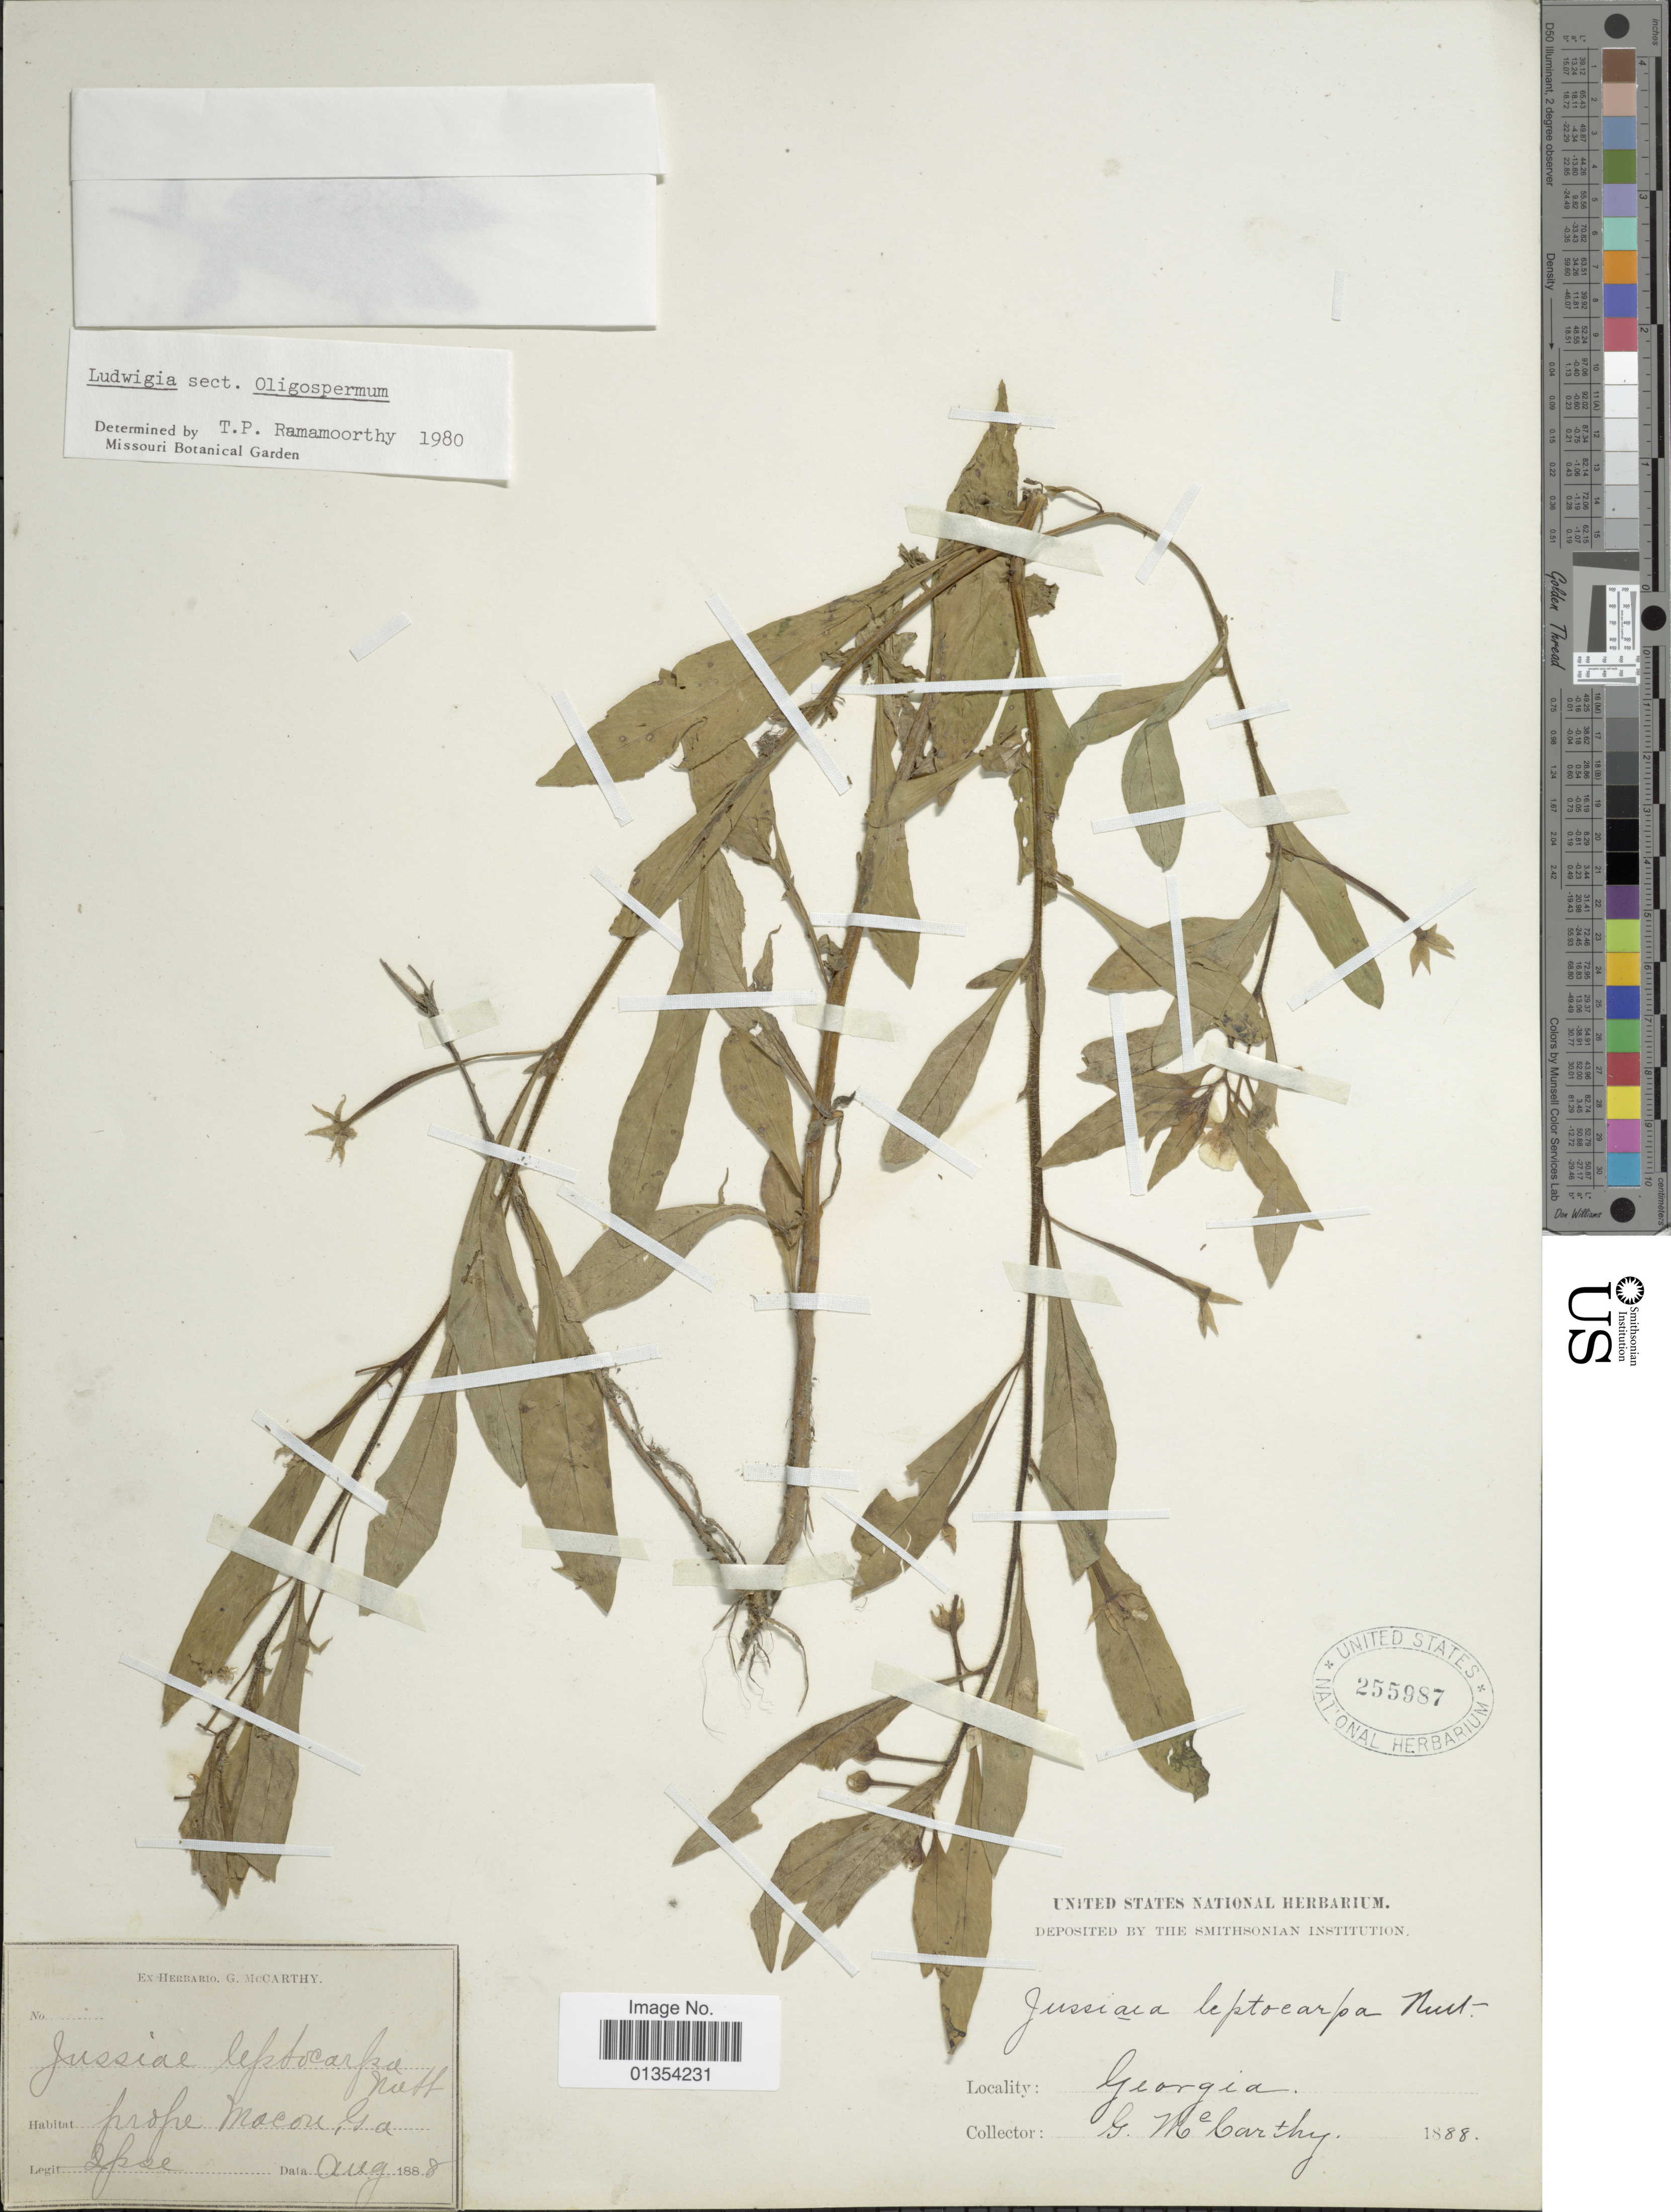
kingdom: Plantae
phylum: Tracheophyta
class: Magnoliopsida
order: Myrtales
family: Onagraceae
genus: Ludwigia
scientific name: Ludwigia leptocarpa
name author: (Nutt.) H. Hara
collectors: G. McCarthy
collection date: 1888-08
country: United States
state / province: Georgia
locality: Prope Macon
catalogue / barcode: US 255987